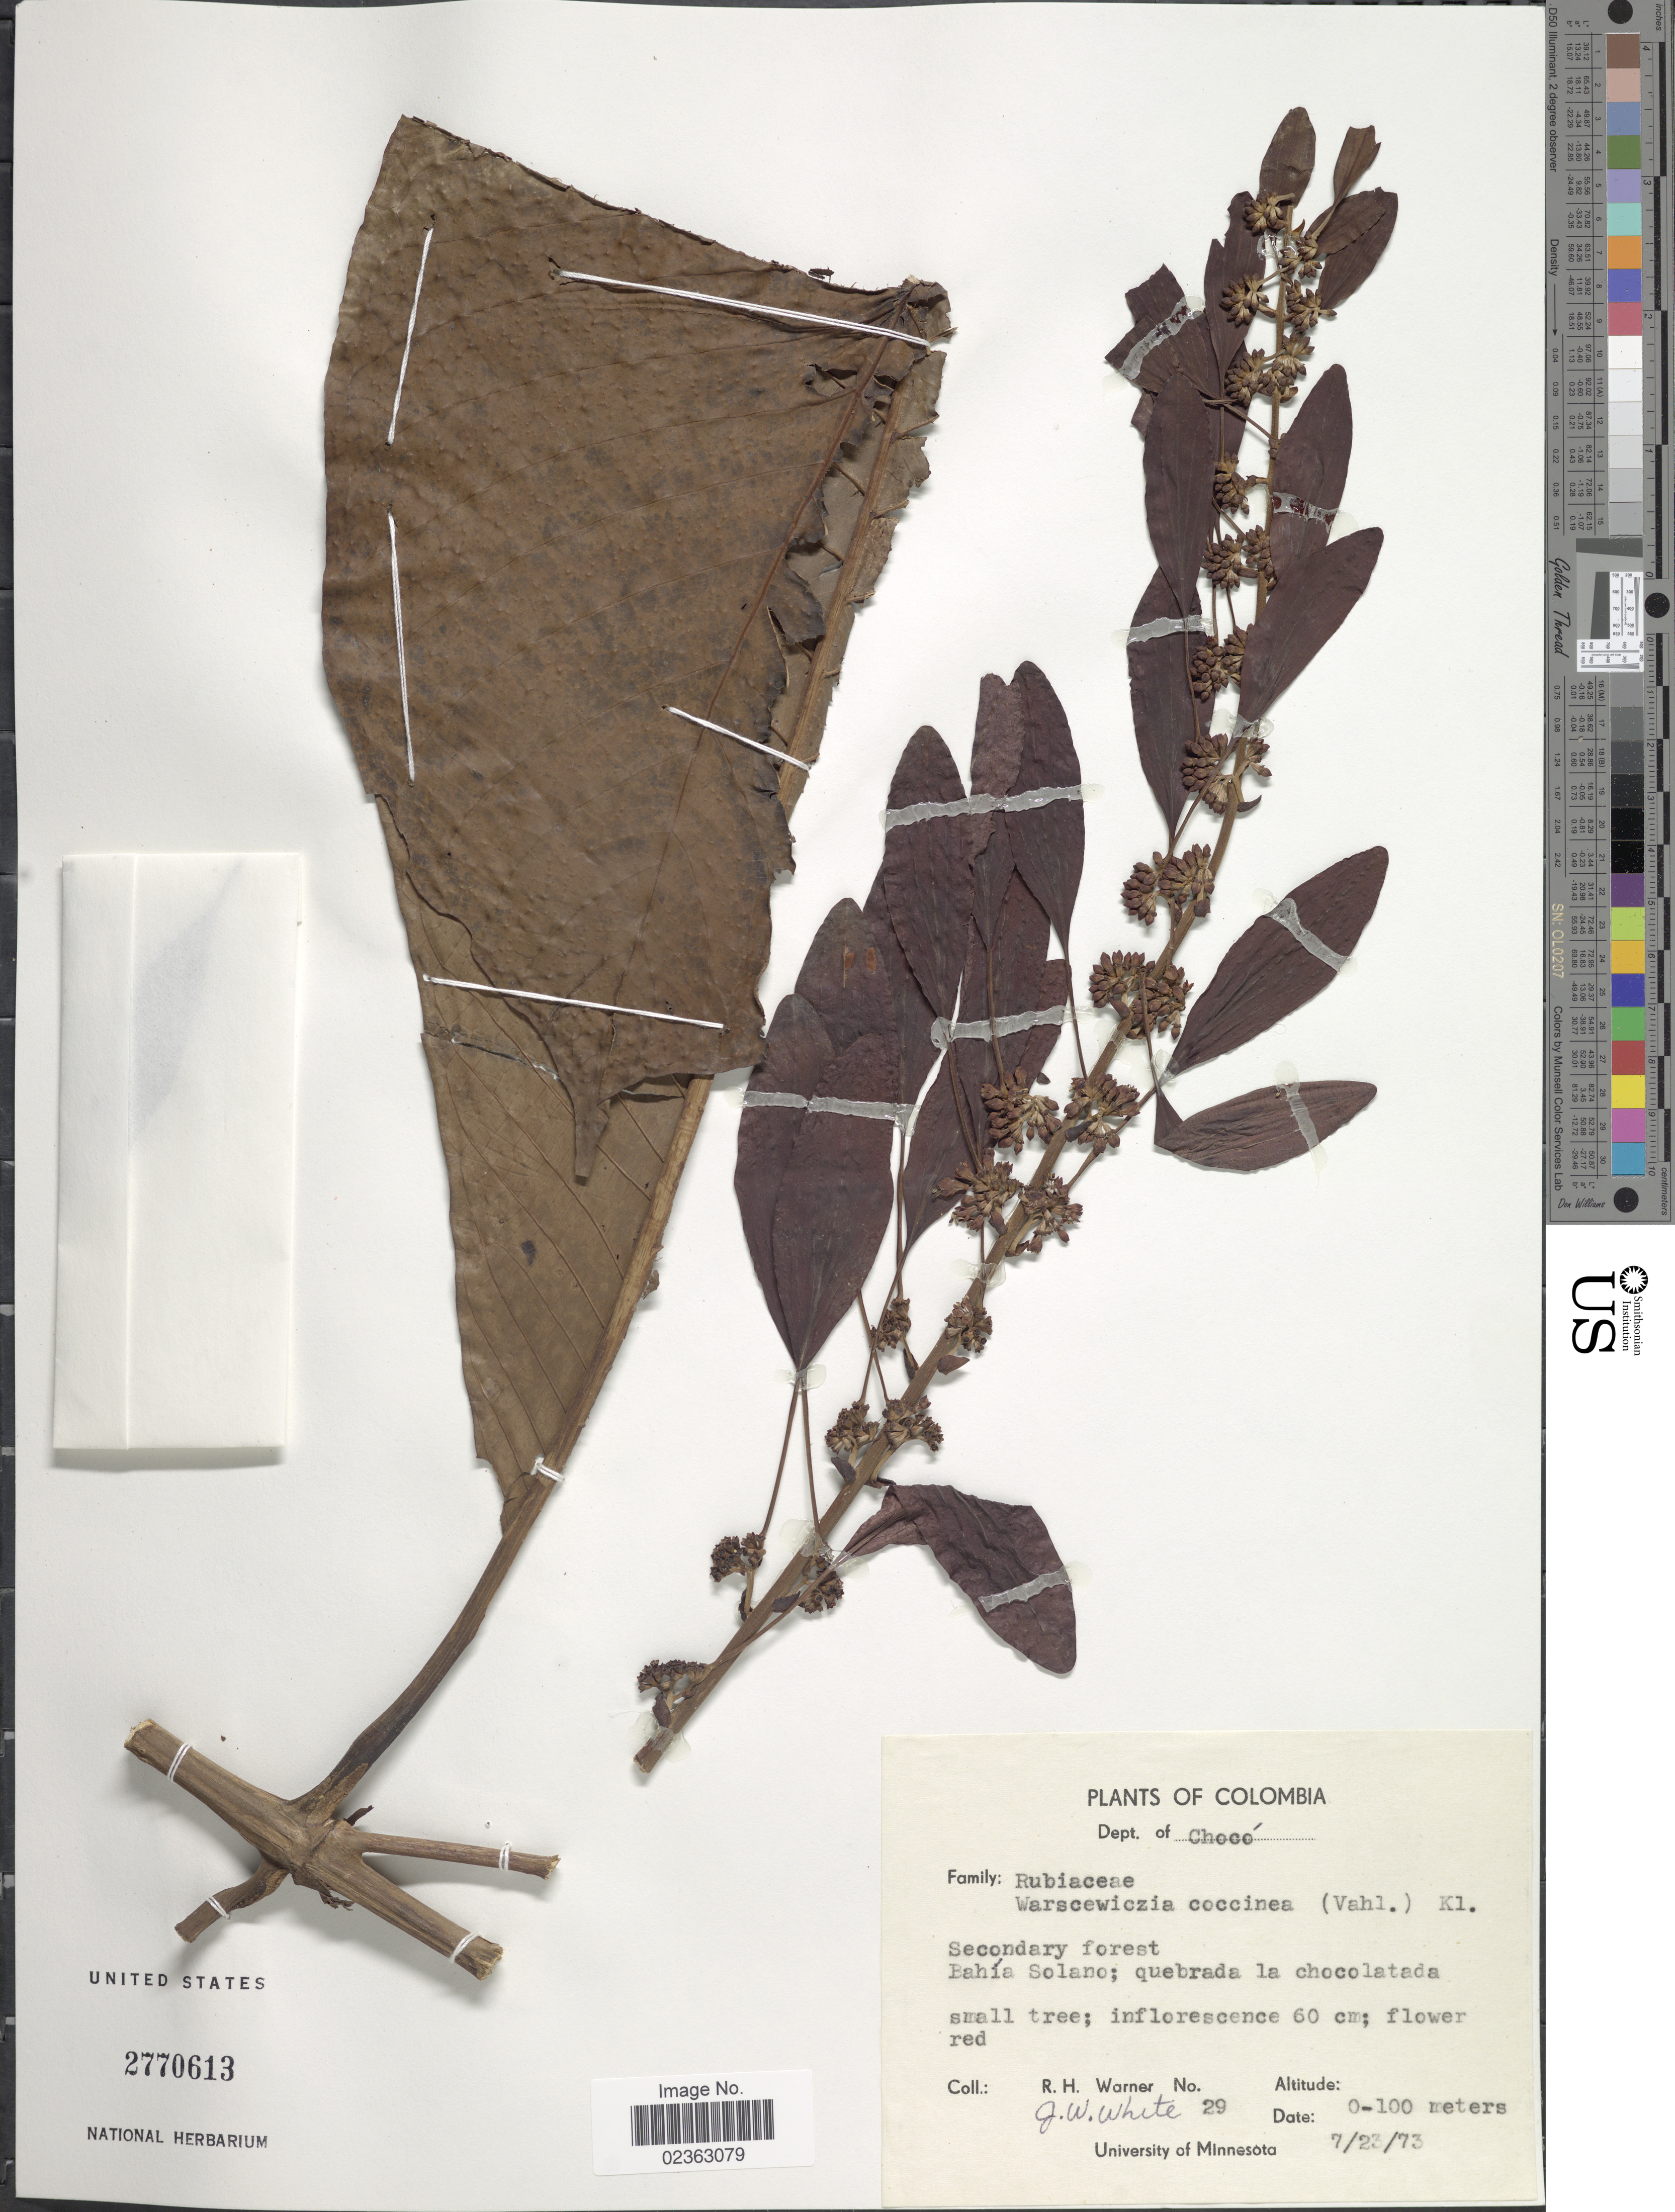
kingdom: Plantae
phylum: Tracheophyta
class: Magnoliopsida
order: Gentianales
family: Rubiaceae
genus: Warszewiczia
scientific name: Warszewiczia coccinea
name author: (Vahl) Klotzsch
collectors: R. H. Warner & J. W. White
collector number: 29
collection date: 1973-07-23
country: Colombia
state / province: Chocó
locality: Secondary forest, Bahia Solano; quebrada la chocolatada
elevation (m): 0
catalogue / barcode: US 2770613